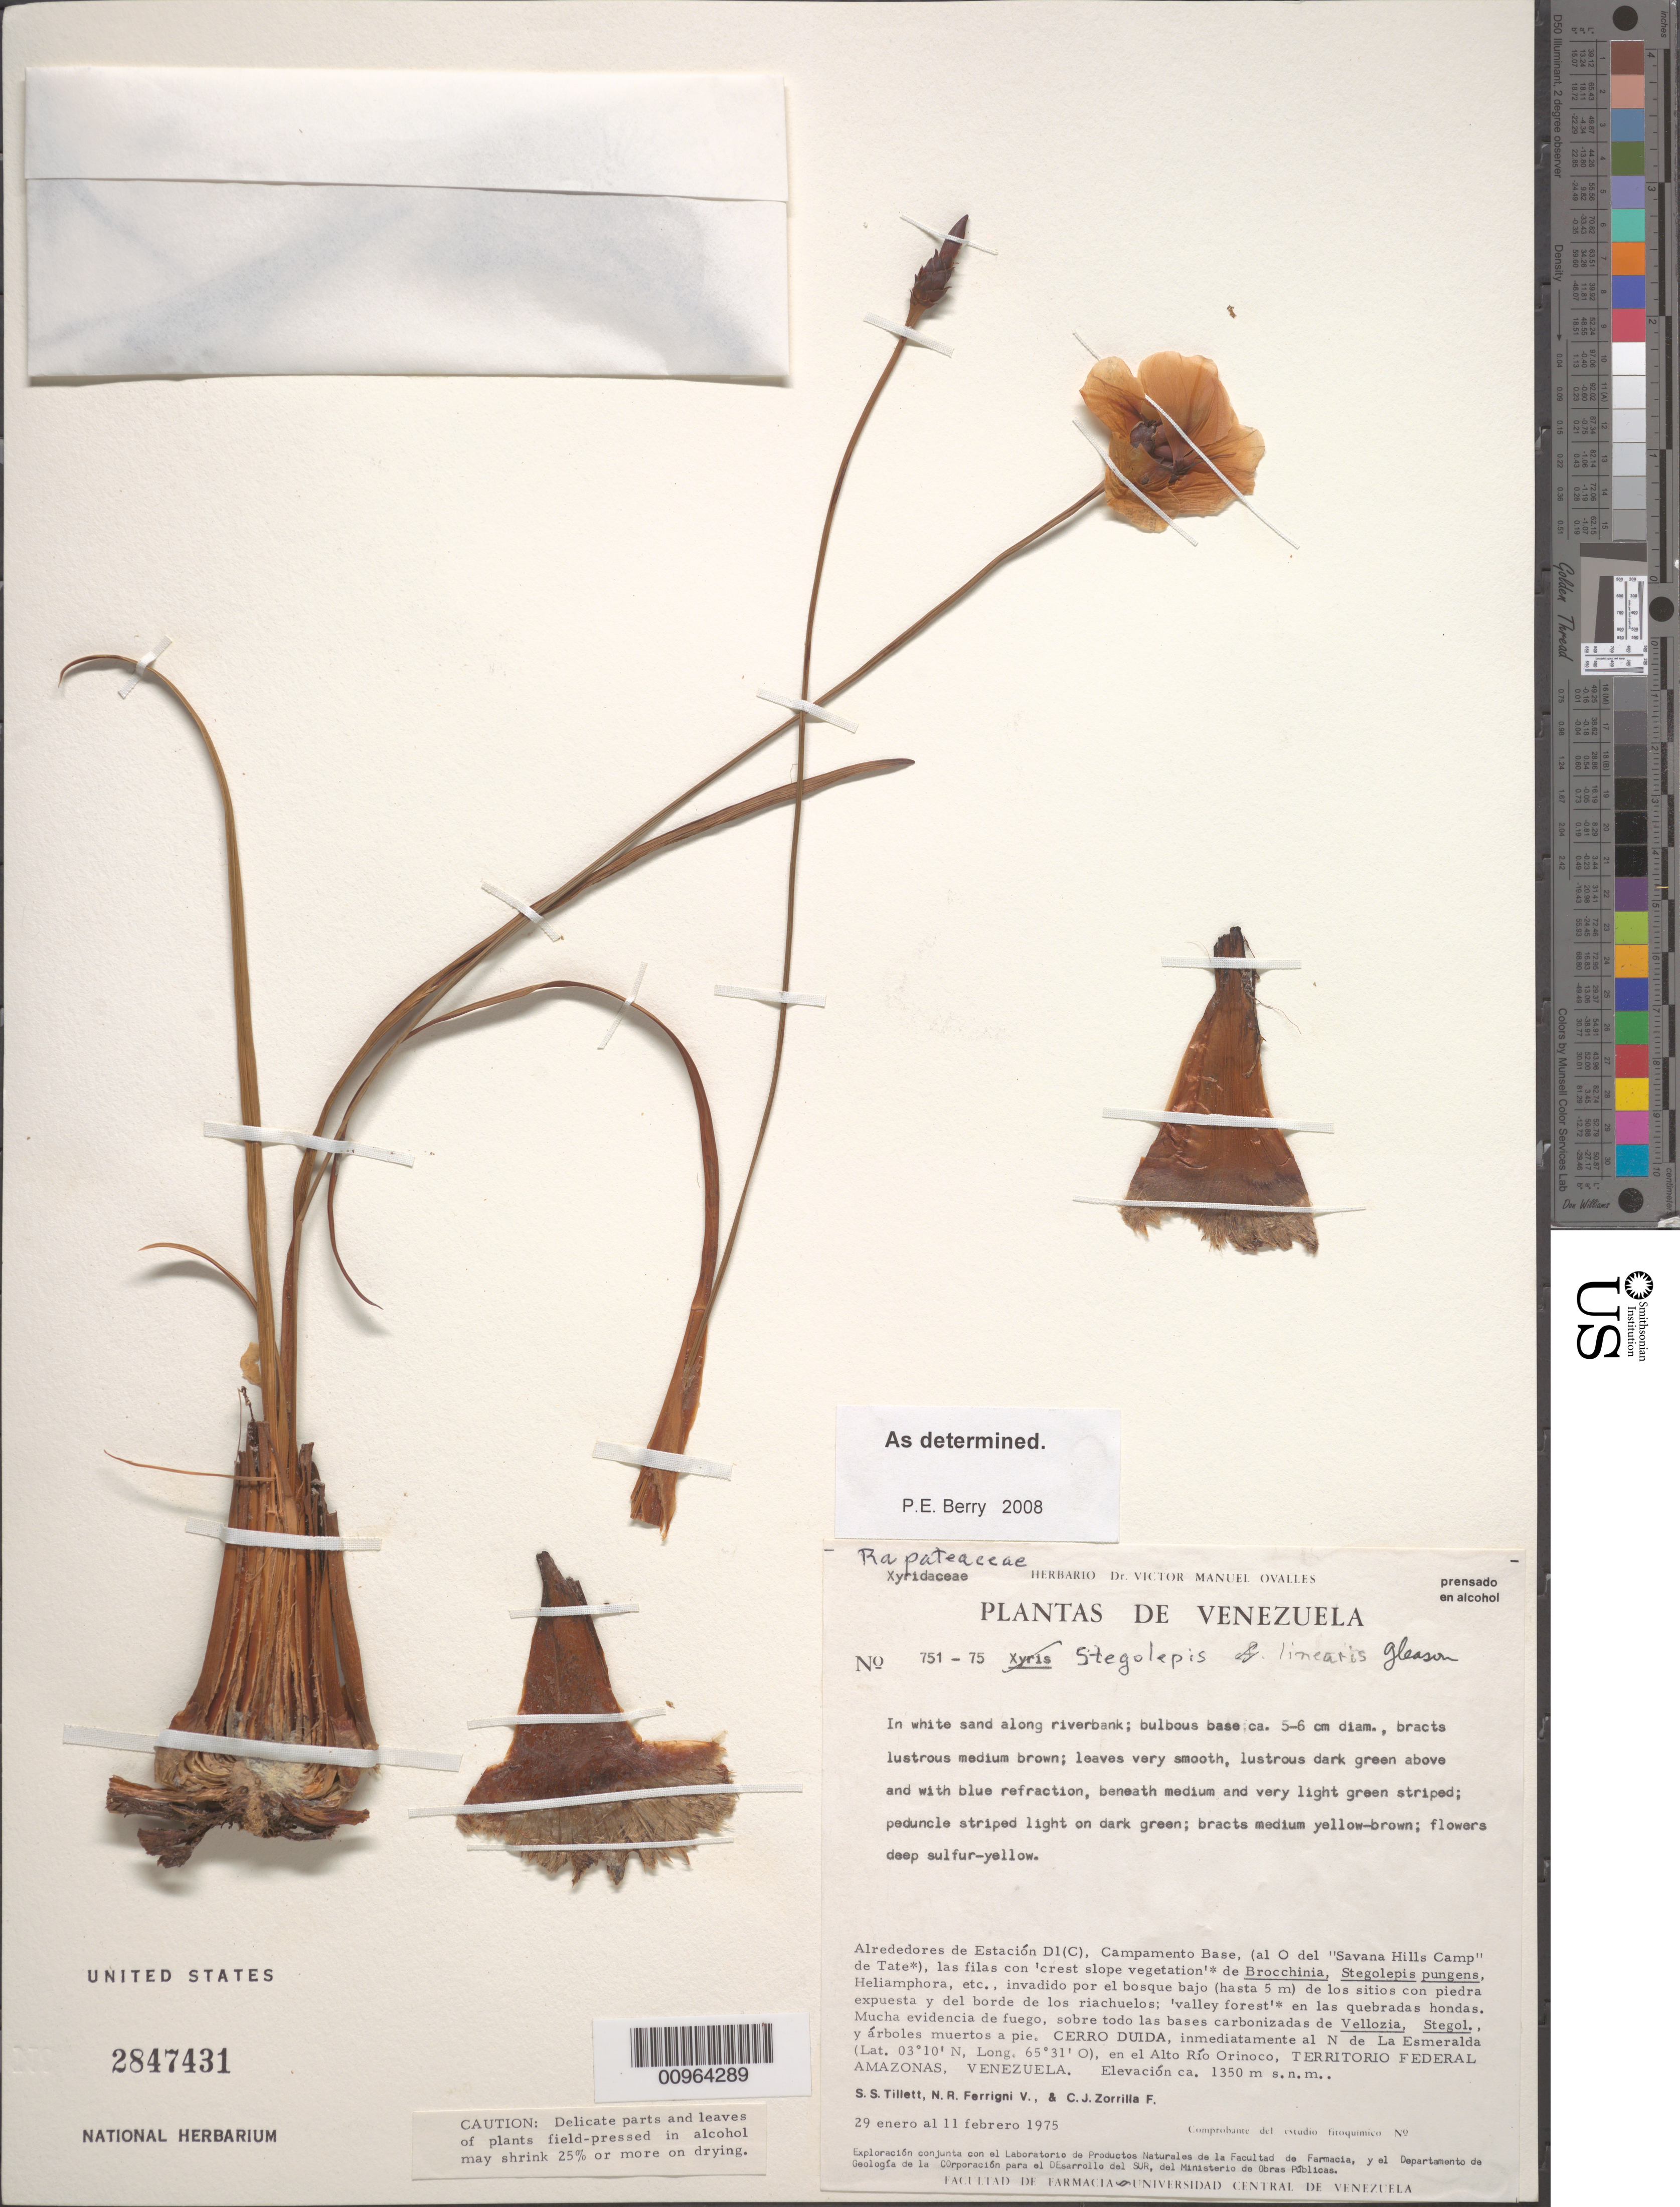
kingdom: Plantae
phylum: Tracheophyta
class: Liliopsida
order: Poales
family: Rapateaceae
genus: Stegolepis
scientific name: Stegolepis linearis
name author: Gleason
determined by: Berry, P. E., (WIS), University of Wisconsin - Madison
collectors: S. S. Tillett, N. Ferrigni V. & C. Zorrilla F.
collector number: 751 75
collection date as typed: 29-Jan-75 to 11-Feb-75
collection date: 1975-01-29/1975-02-11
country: Venezuela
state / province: Amazonas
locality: Cerro Duida, N de Esmeralda, Alto Río Orinoco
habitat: White sand along riverbank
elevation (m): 1350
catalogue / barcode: US 2847431